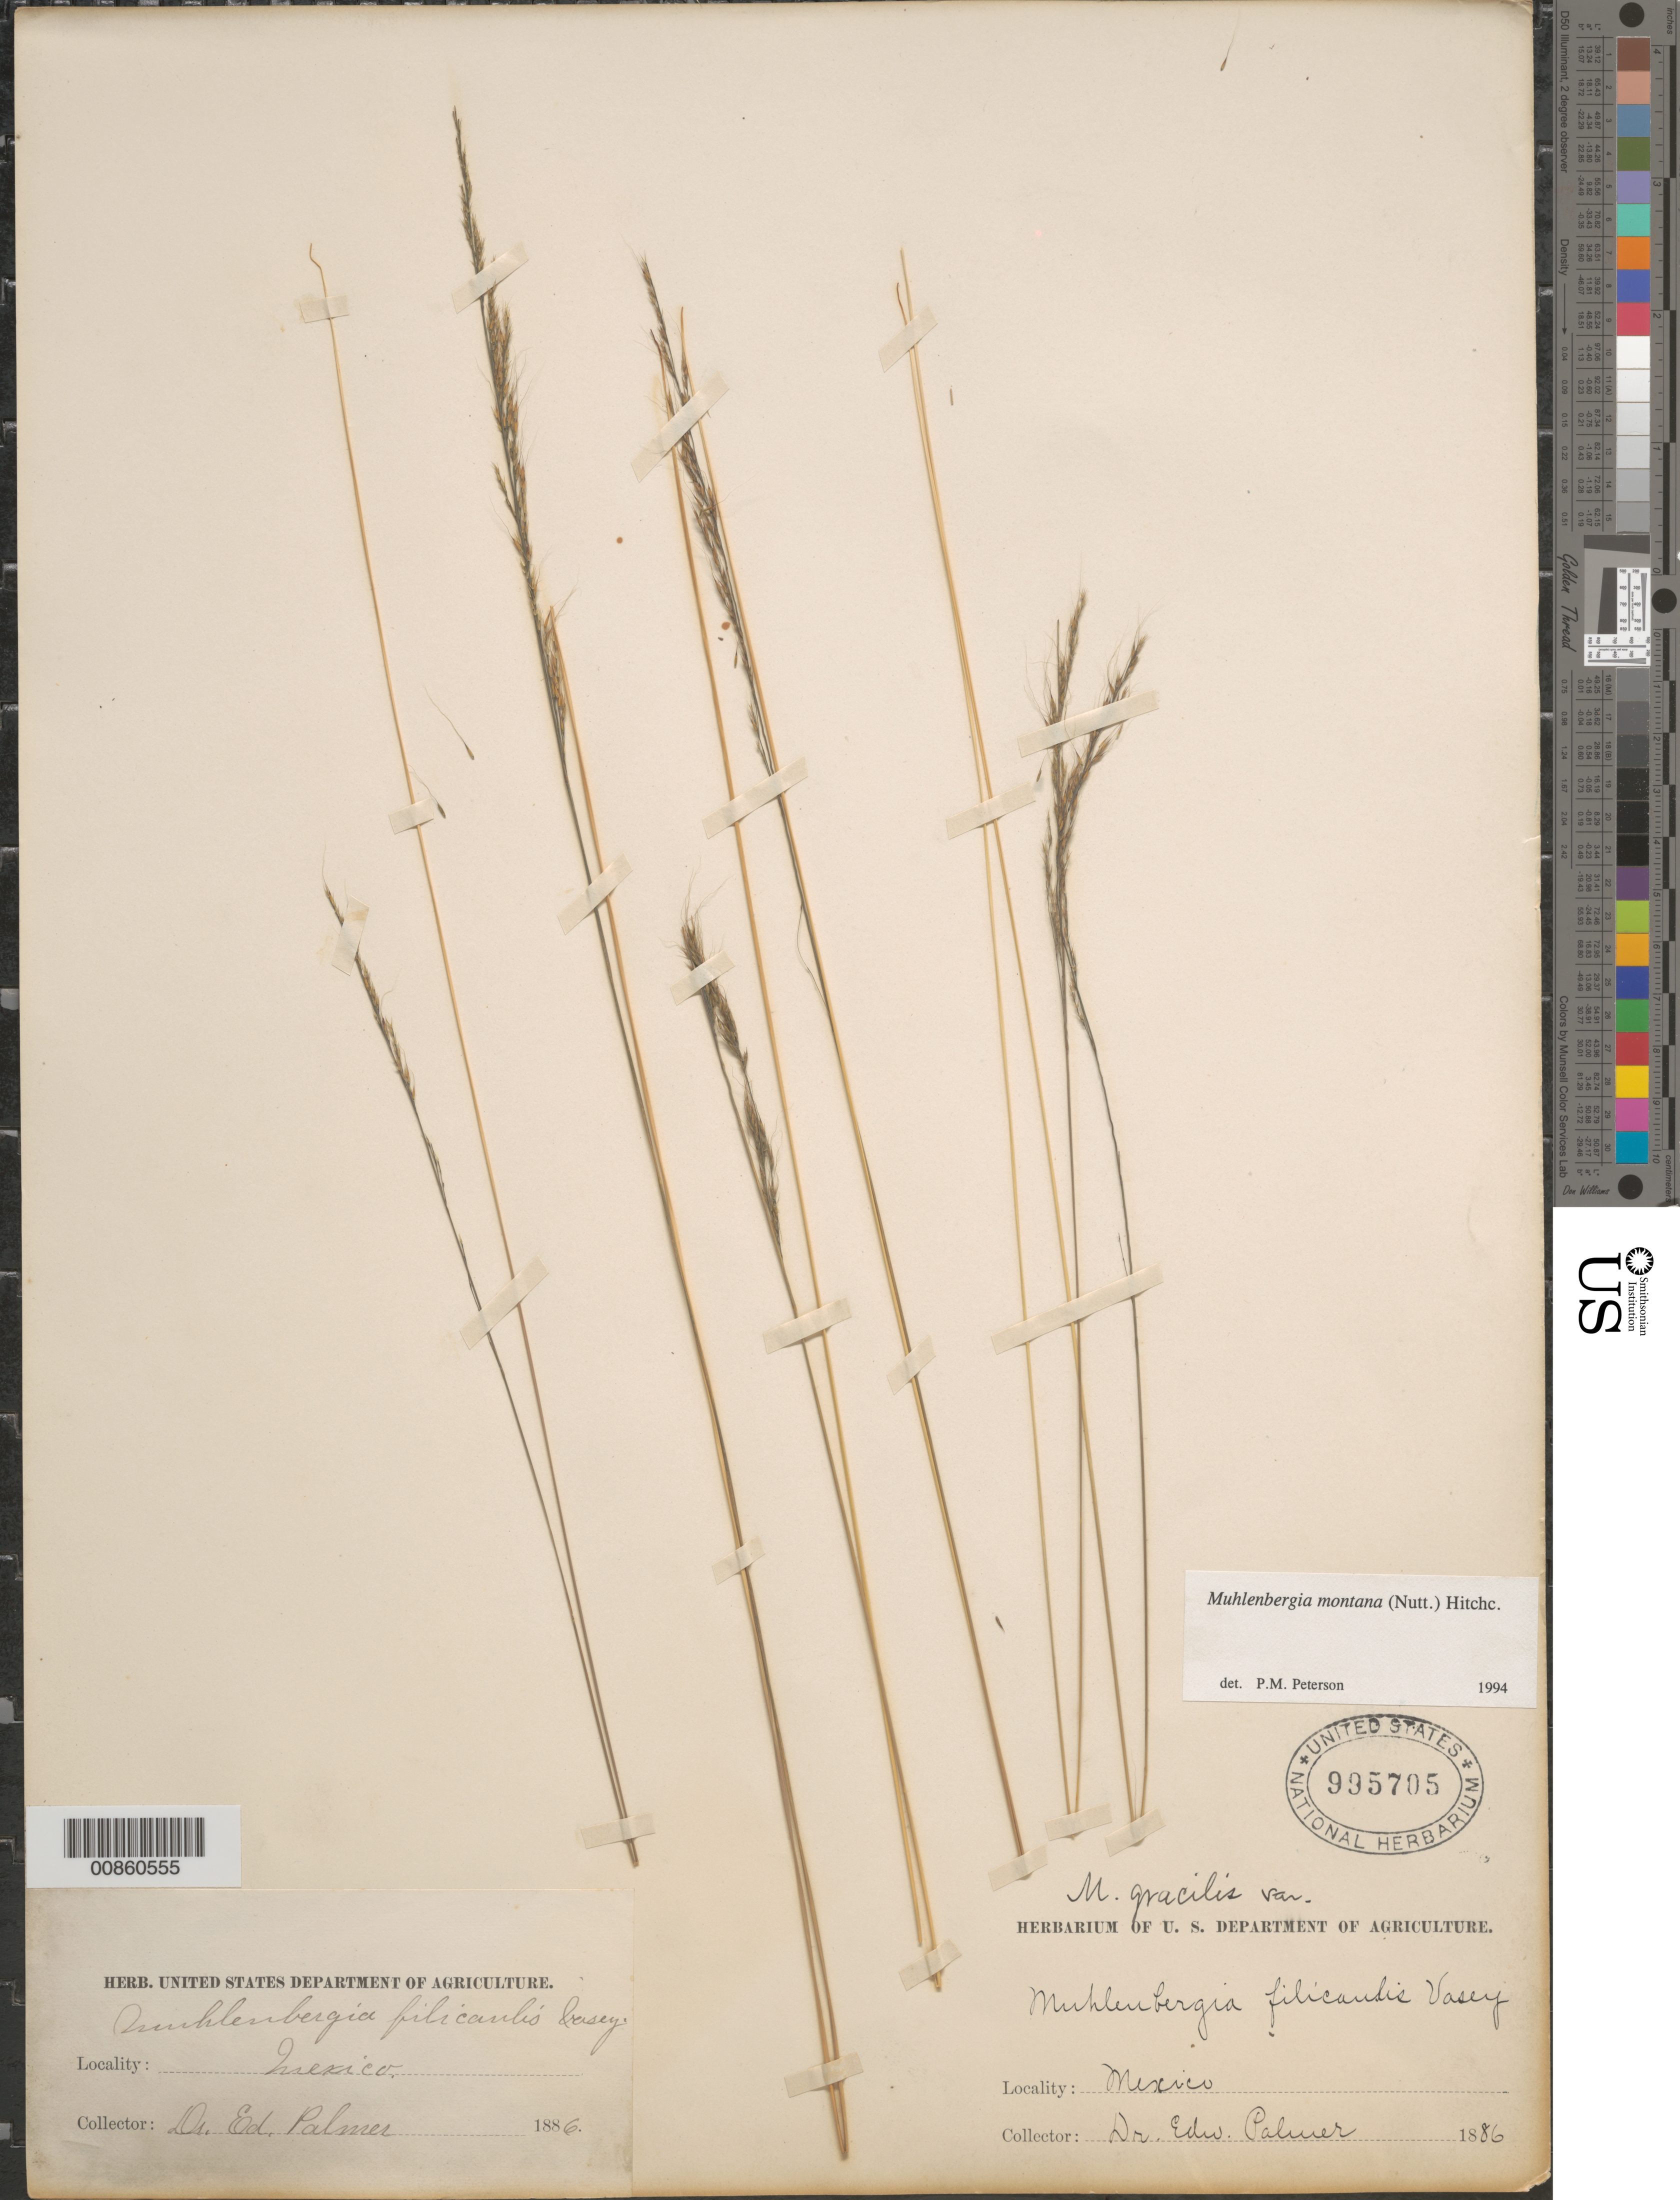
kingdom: Plantae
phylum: Tracheophyta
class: Liliopsida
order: Poales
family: Poaceae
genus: Muhlenbergia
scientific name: Muhlenbergia montana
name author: (Nutt.) Hitchc.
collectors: E. Palmer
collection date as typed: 1886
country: Mexico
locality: Mexico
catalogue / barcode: US 995705